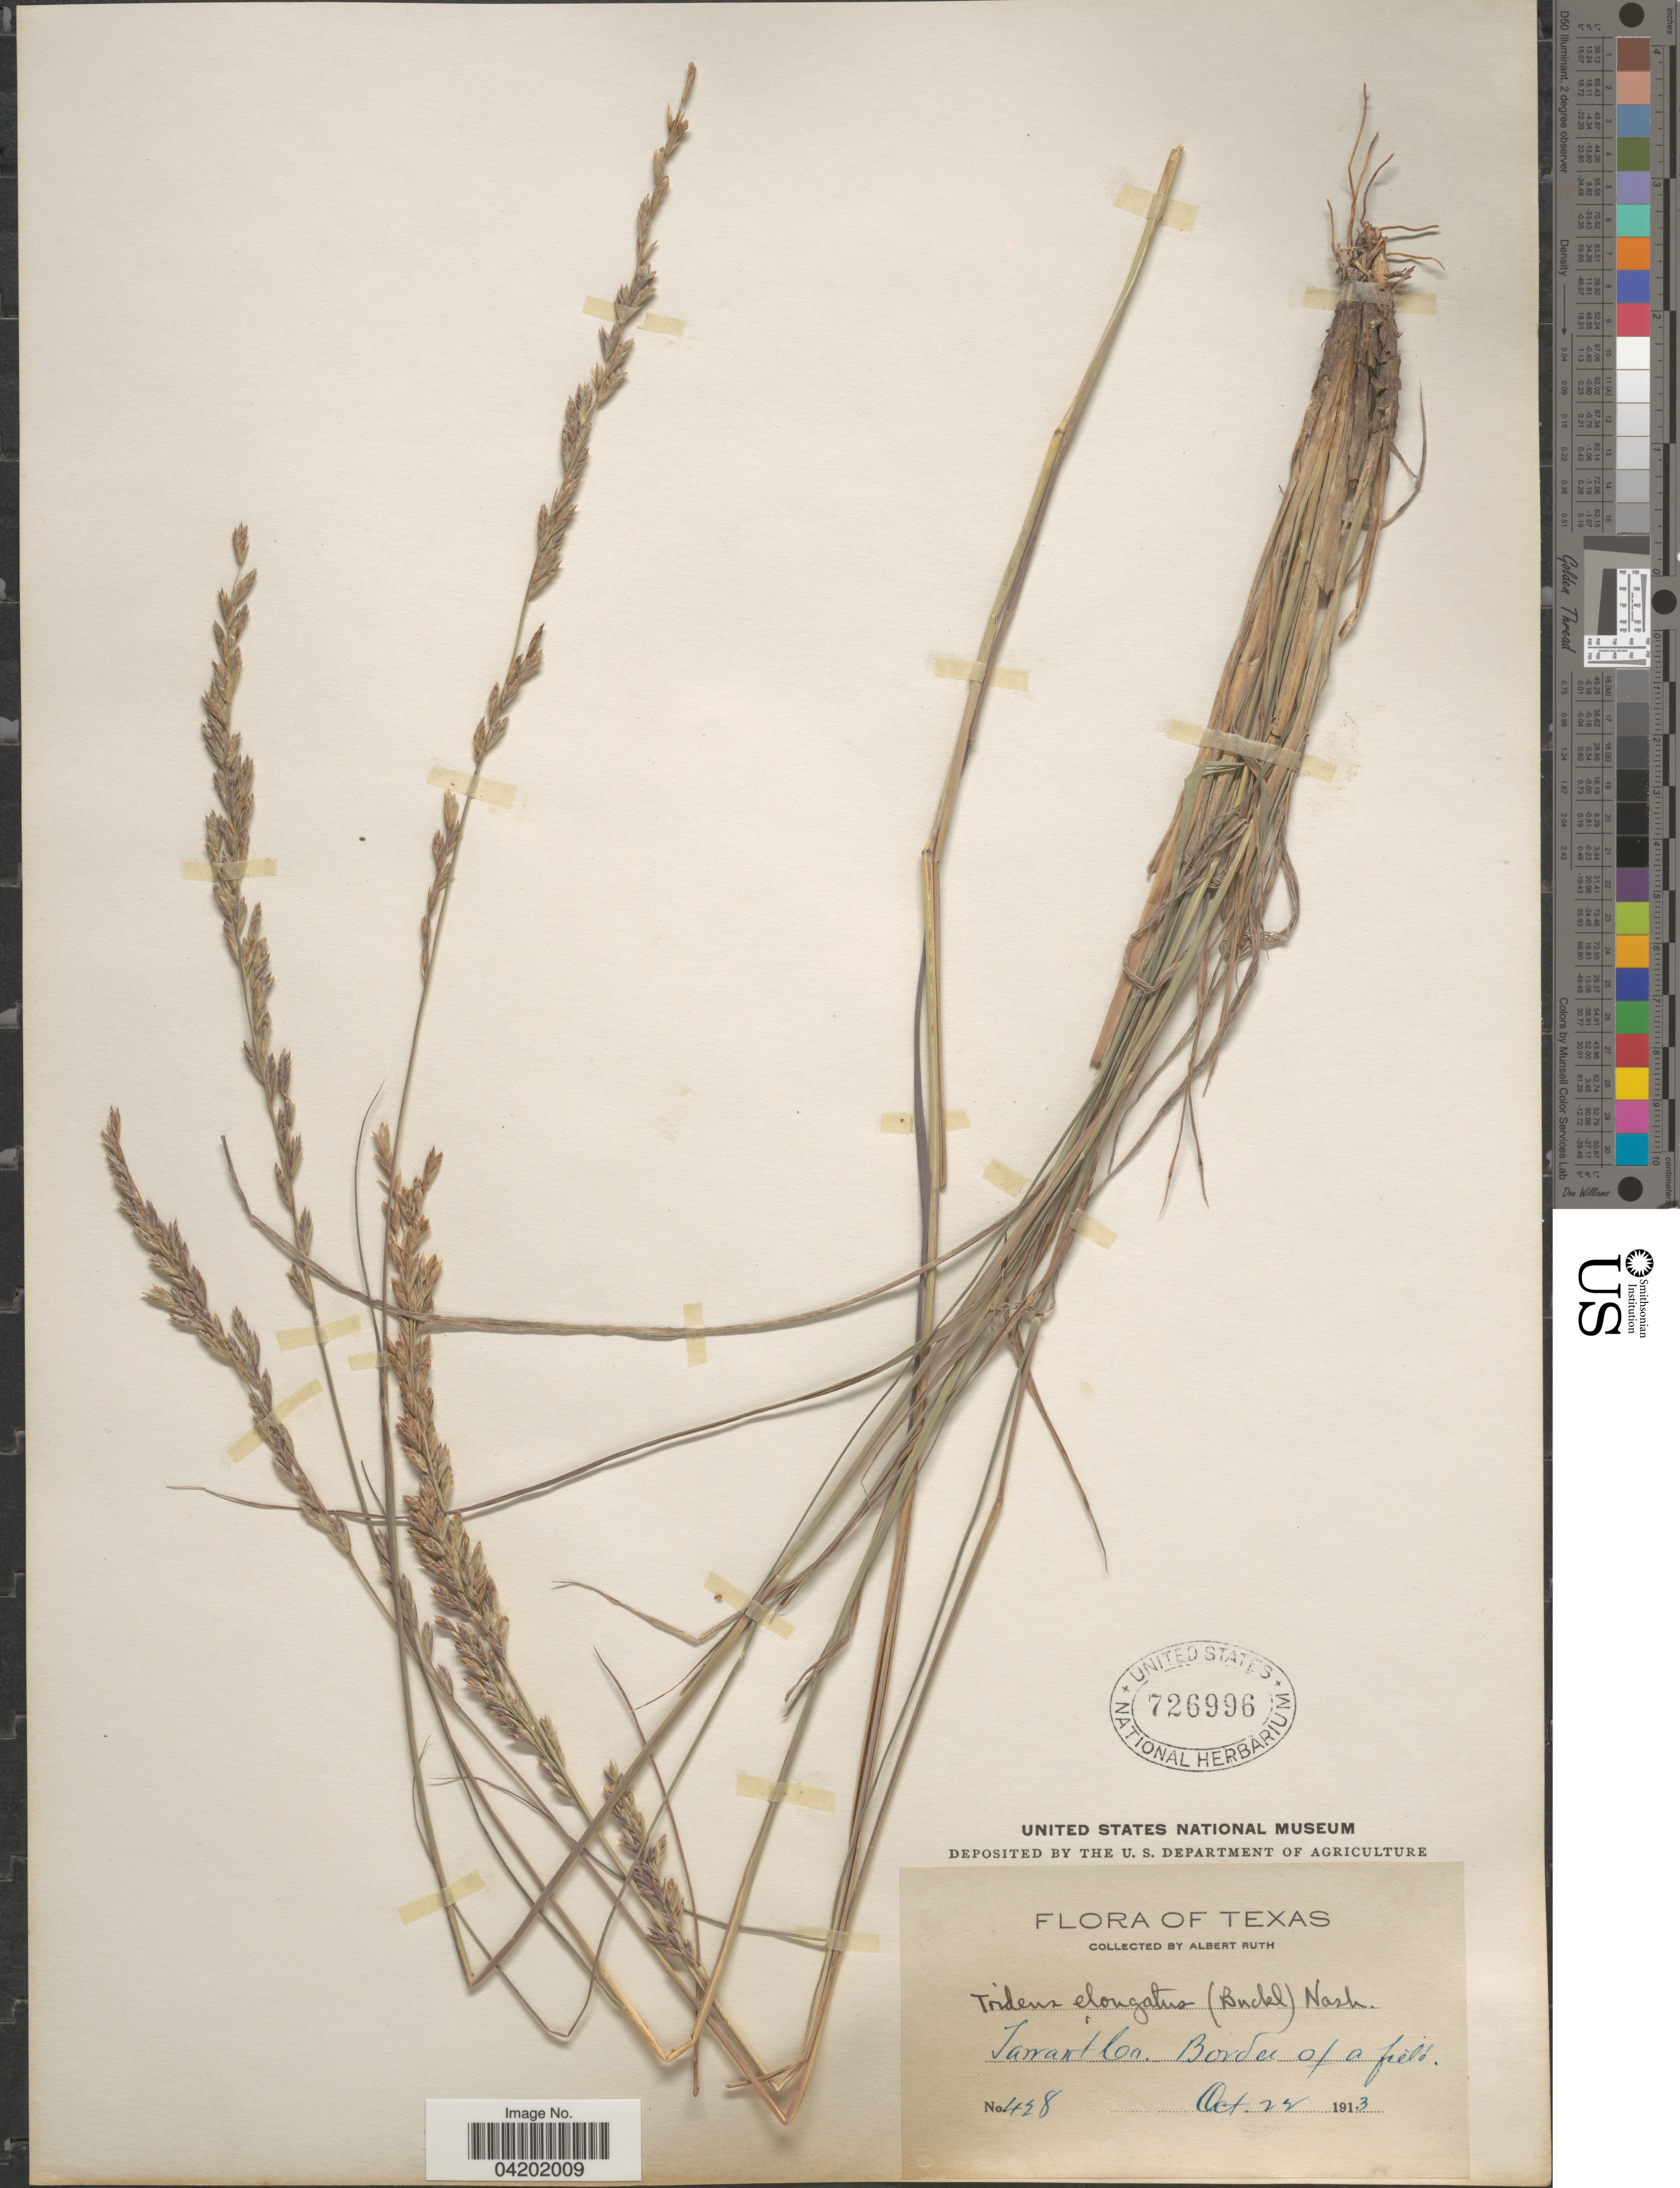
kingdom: Plantae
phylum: Tracheophyta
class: Liliopsida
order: Poales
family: Poaceae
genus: Tridentopsis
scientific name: Tridentopsis mutica var. elongata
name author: P.M. Peterson & Romasch.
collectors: A. Ruth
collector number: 428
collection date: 1913-10-22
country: United States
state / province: Texas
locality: Tarrant Co. Border of a field.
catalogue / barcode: US 726996